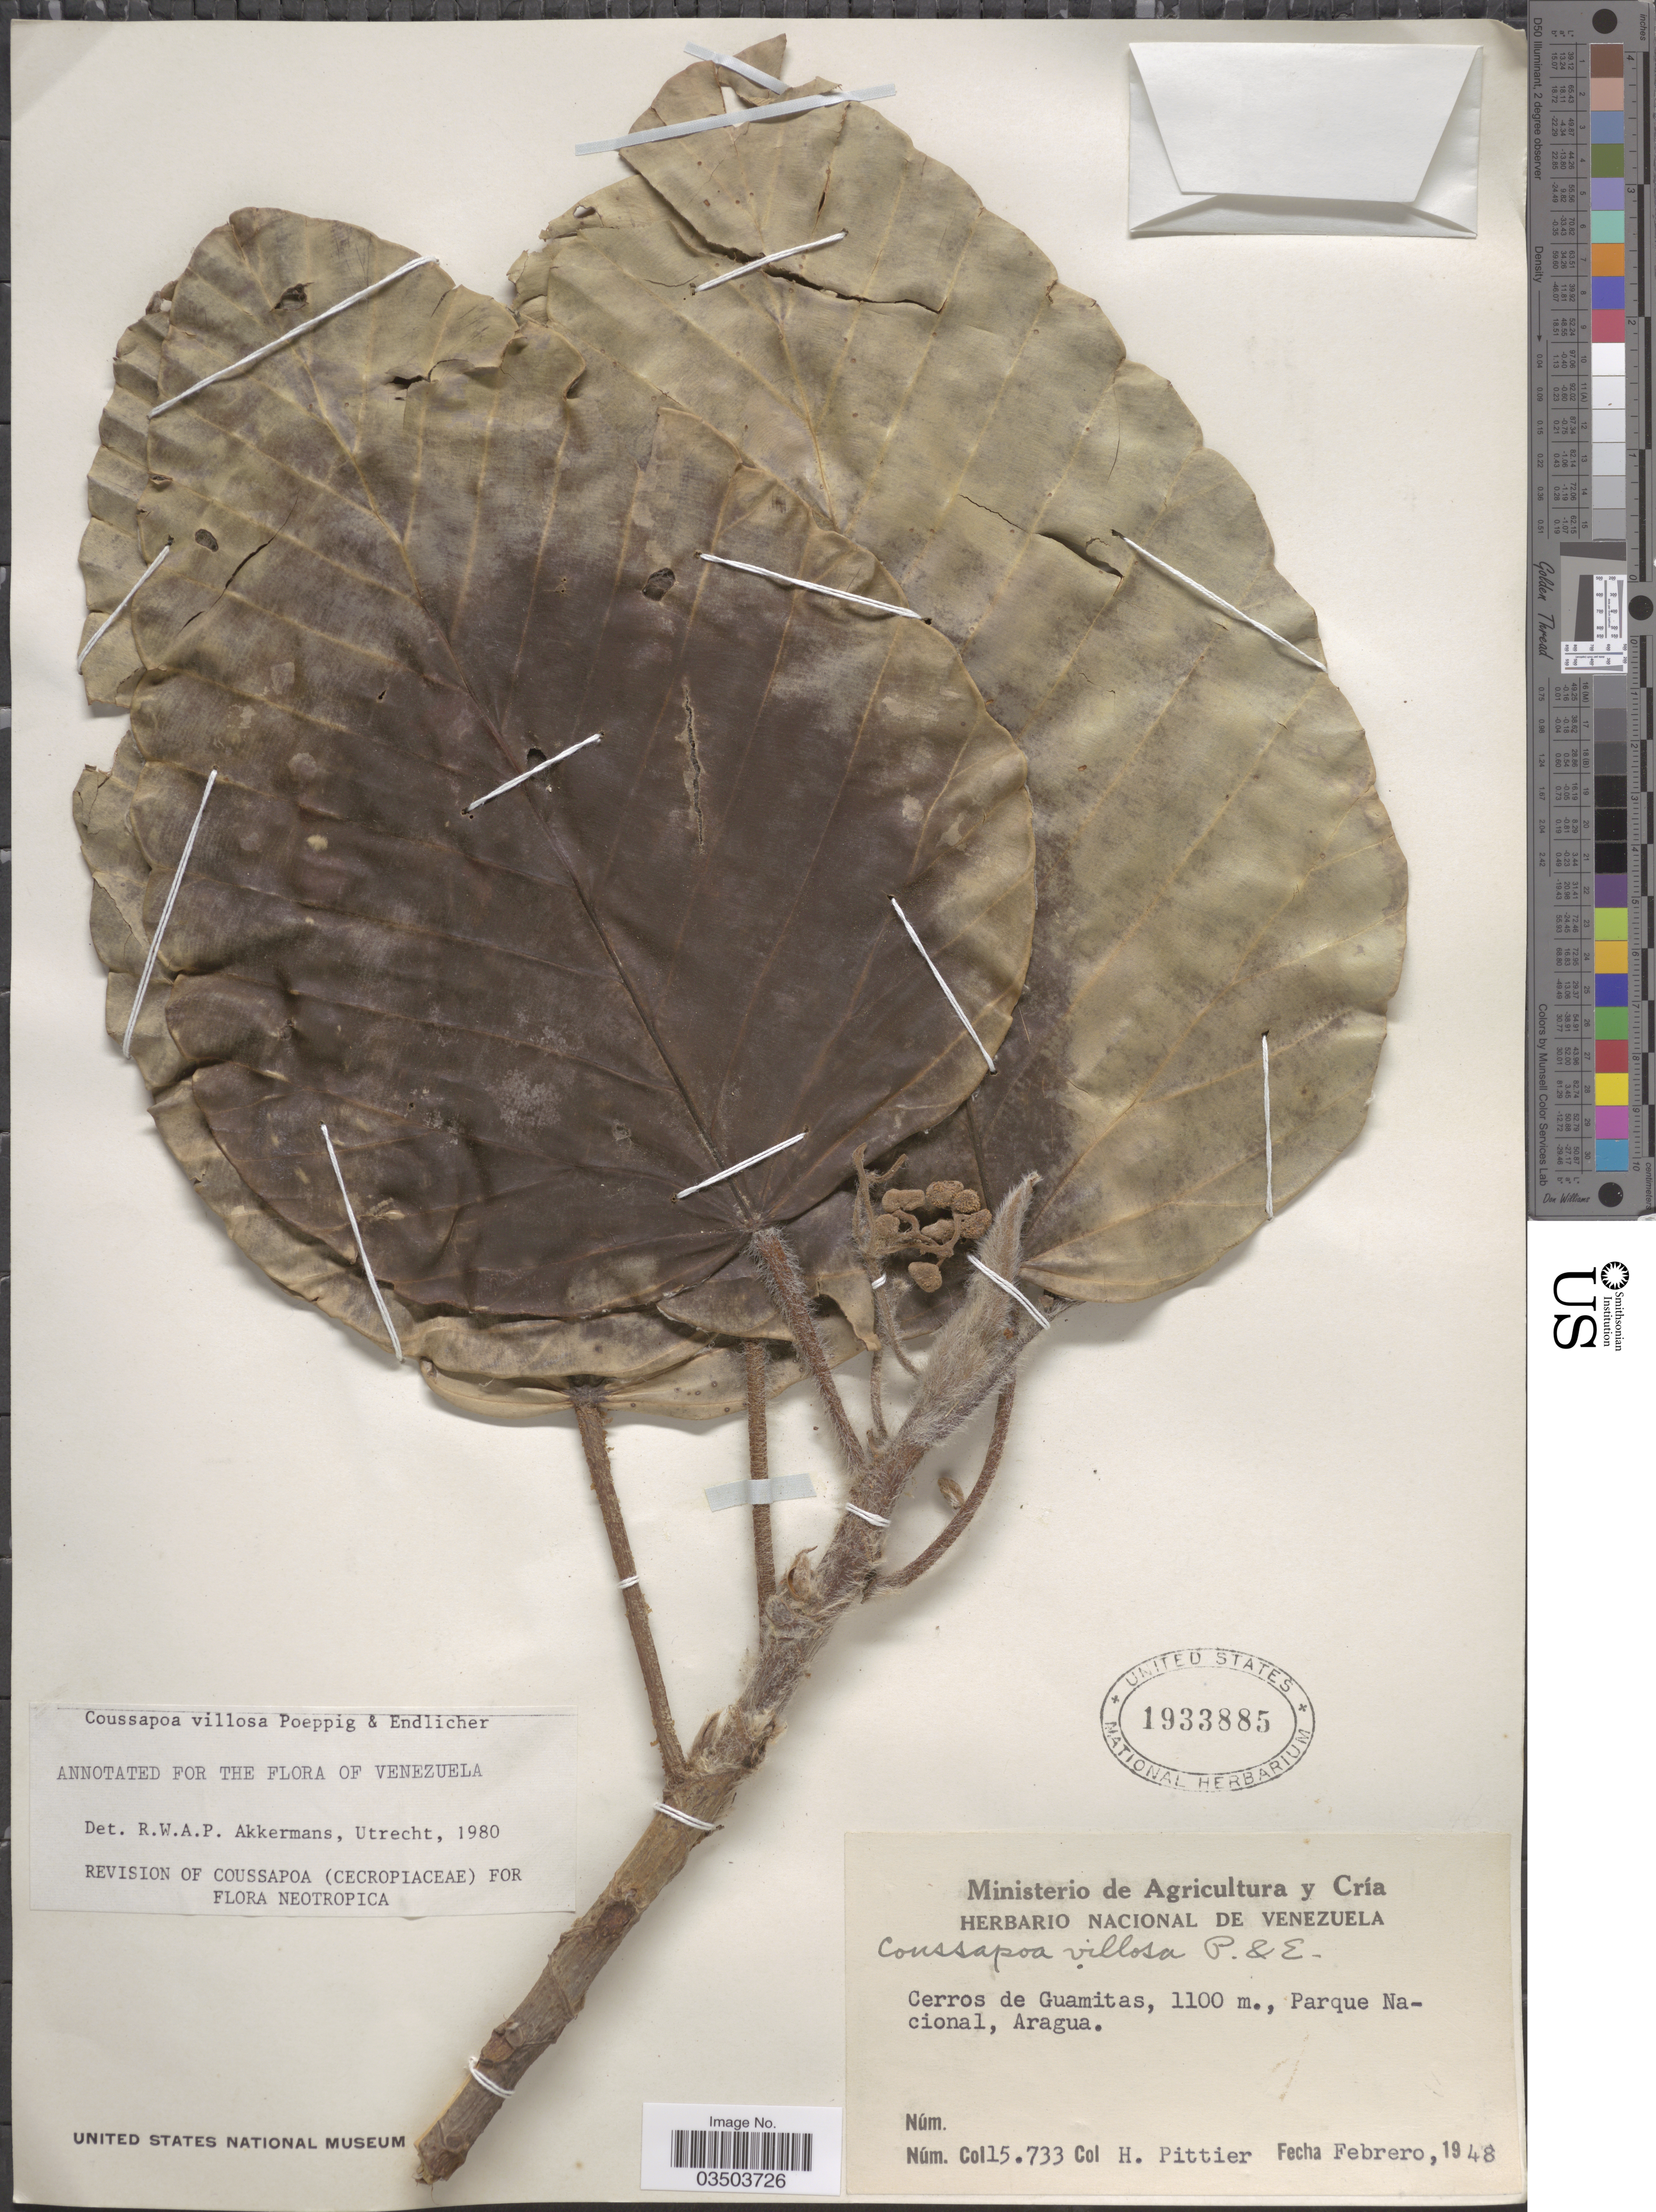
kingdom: Plantae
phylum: Tracheophyta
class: Magnoliopsida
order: Rosales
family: Urticaceae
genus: Coussapoa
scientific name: Coussapoa villosa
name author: Poepp. & Endl.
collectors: H. F. Pittier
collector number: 15733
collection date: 1948-02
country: Venezuela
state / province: Aragua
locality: Cerros de Guamitas, Parque Nacional, Aragua.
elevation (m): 1100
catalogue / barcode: US 1933885